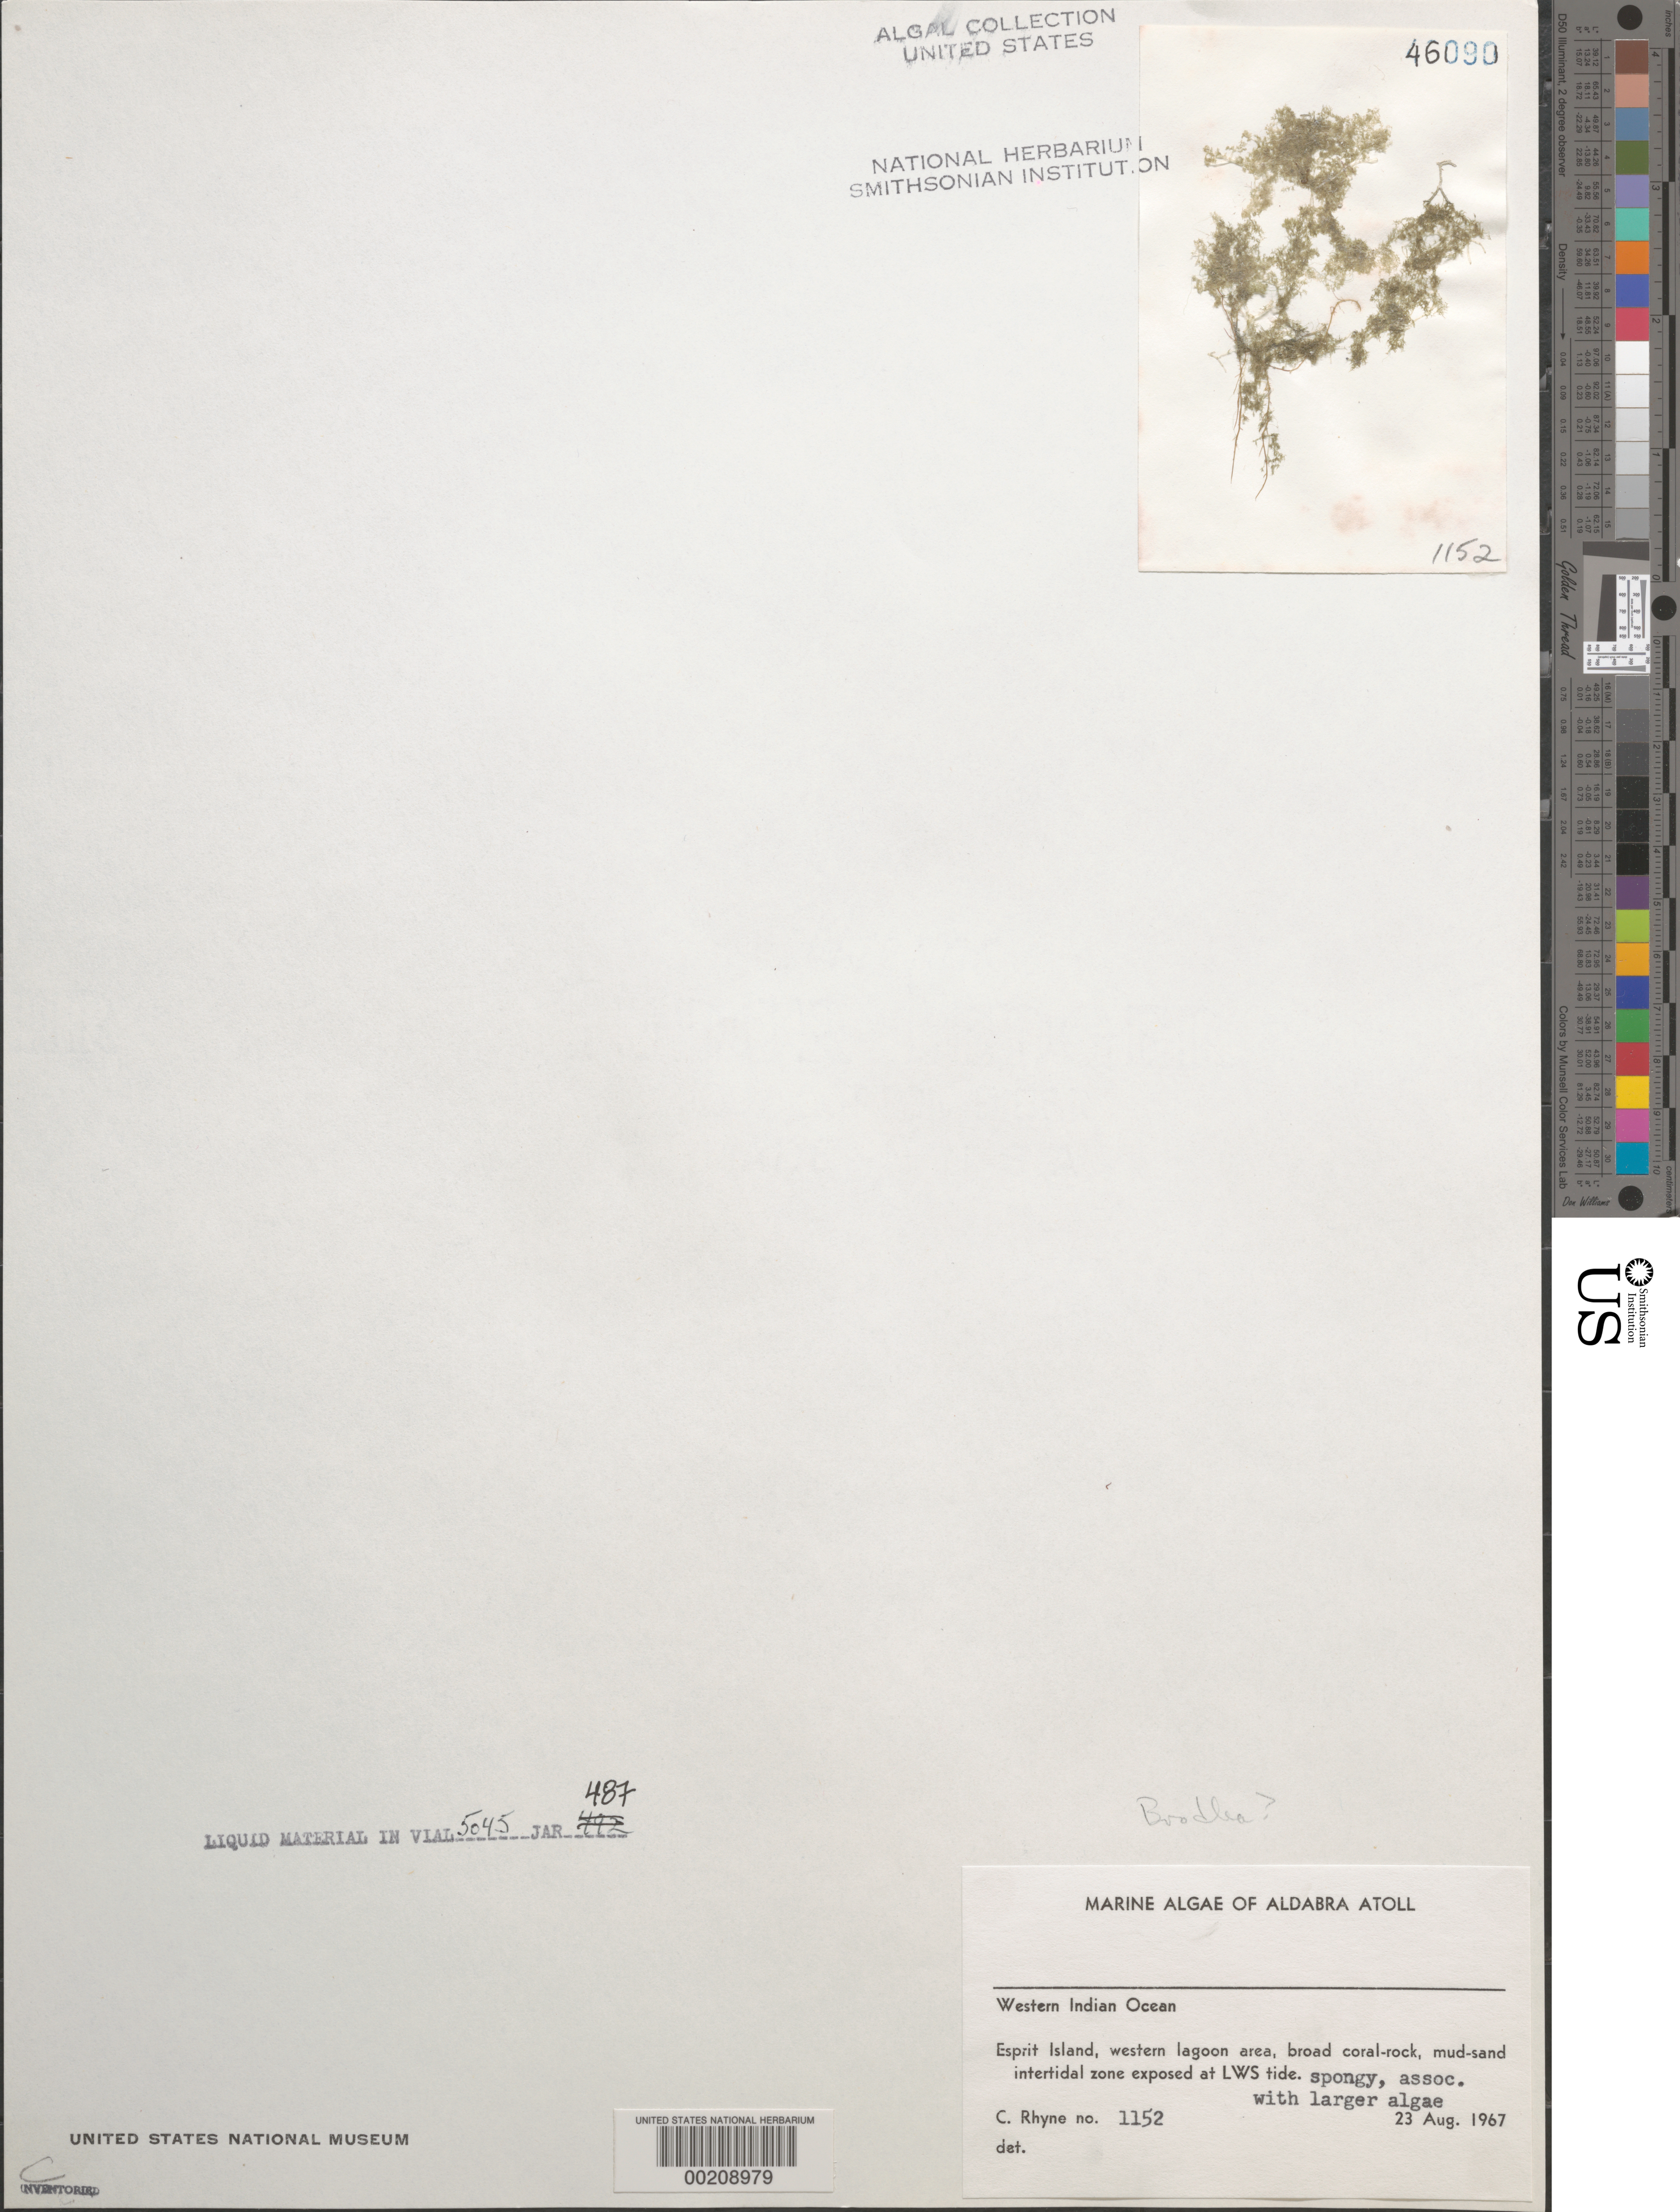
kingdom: Plantae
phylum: Chlorophyta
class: Ulvophyceae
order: Siphonocladales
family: Boodleaceae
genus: Boodlea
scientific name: Boodlea sp.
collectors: C. Rhyne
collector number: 1152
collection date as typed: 23 Aug 1967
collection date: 1967-08-23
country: Seychelles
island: Aldabra Atoll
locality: Ile Esprit, Western lagoon area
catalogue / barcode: US 46090